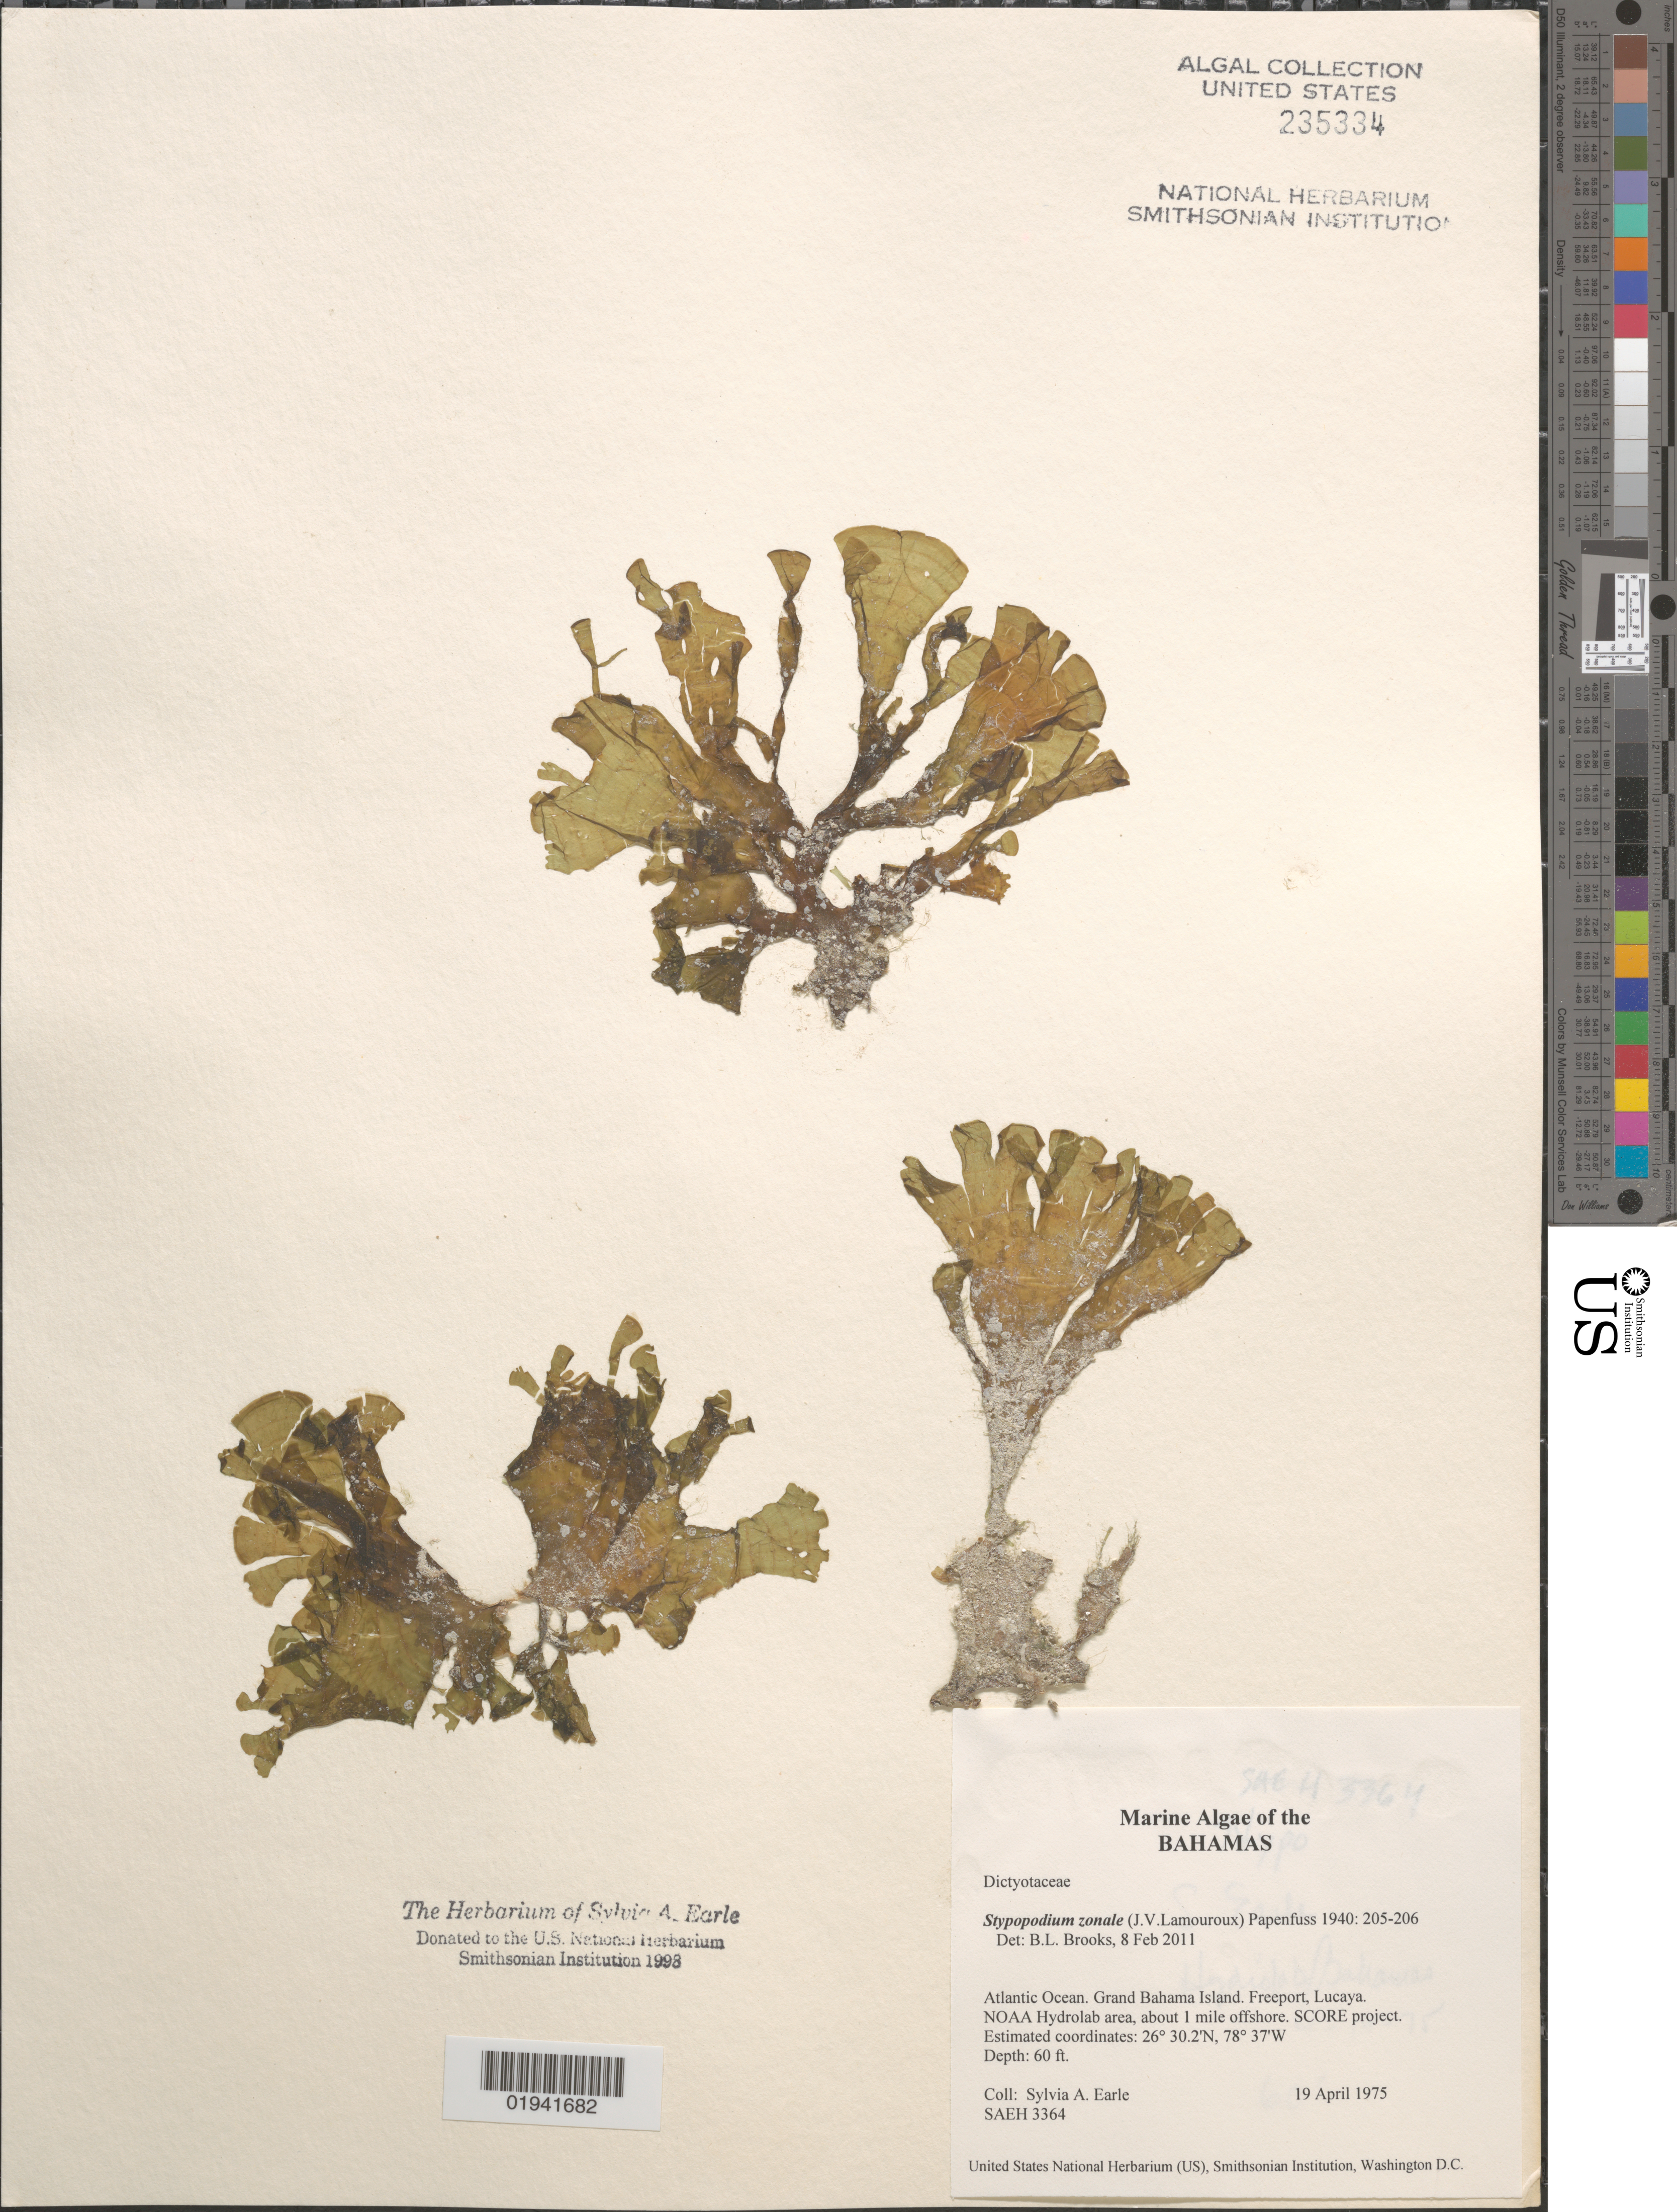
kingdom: Chromista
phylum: Ochrophyta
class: Phaeophyceae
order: Dictyotales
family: Dictyotaceae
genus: Stypopodium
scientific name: Stypopodium zonale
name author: (J.V.Lamouroux) Papenf.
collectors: S. A. Earle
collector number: SAEH3364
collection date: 1975-04-19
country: Bahamas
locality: Atlantic Ocean. Grand Bahama Island. Freeport, Lucaya. NOAA Hydrolab area, about 1 mile offshore. SCORE project.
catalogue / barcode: US 235334